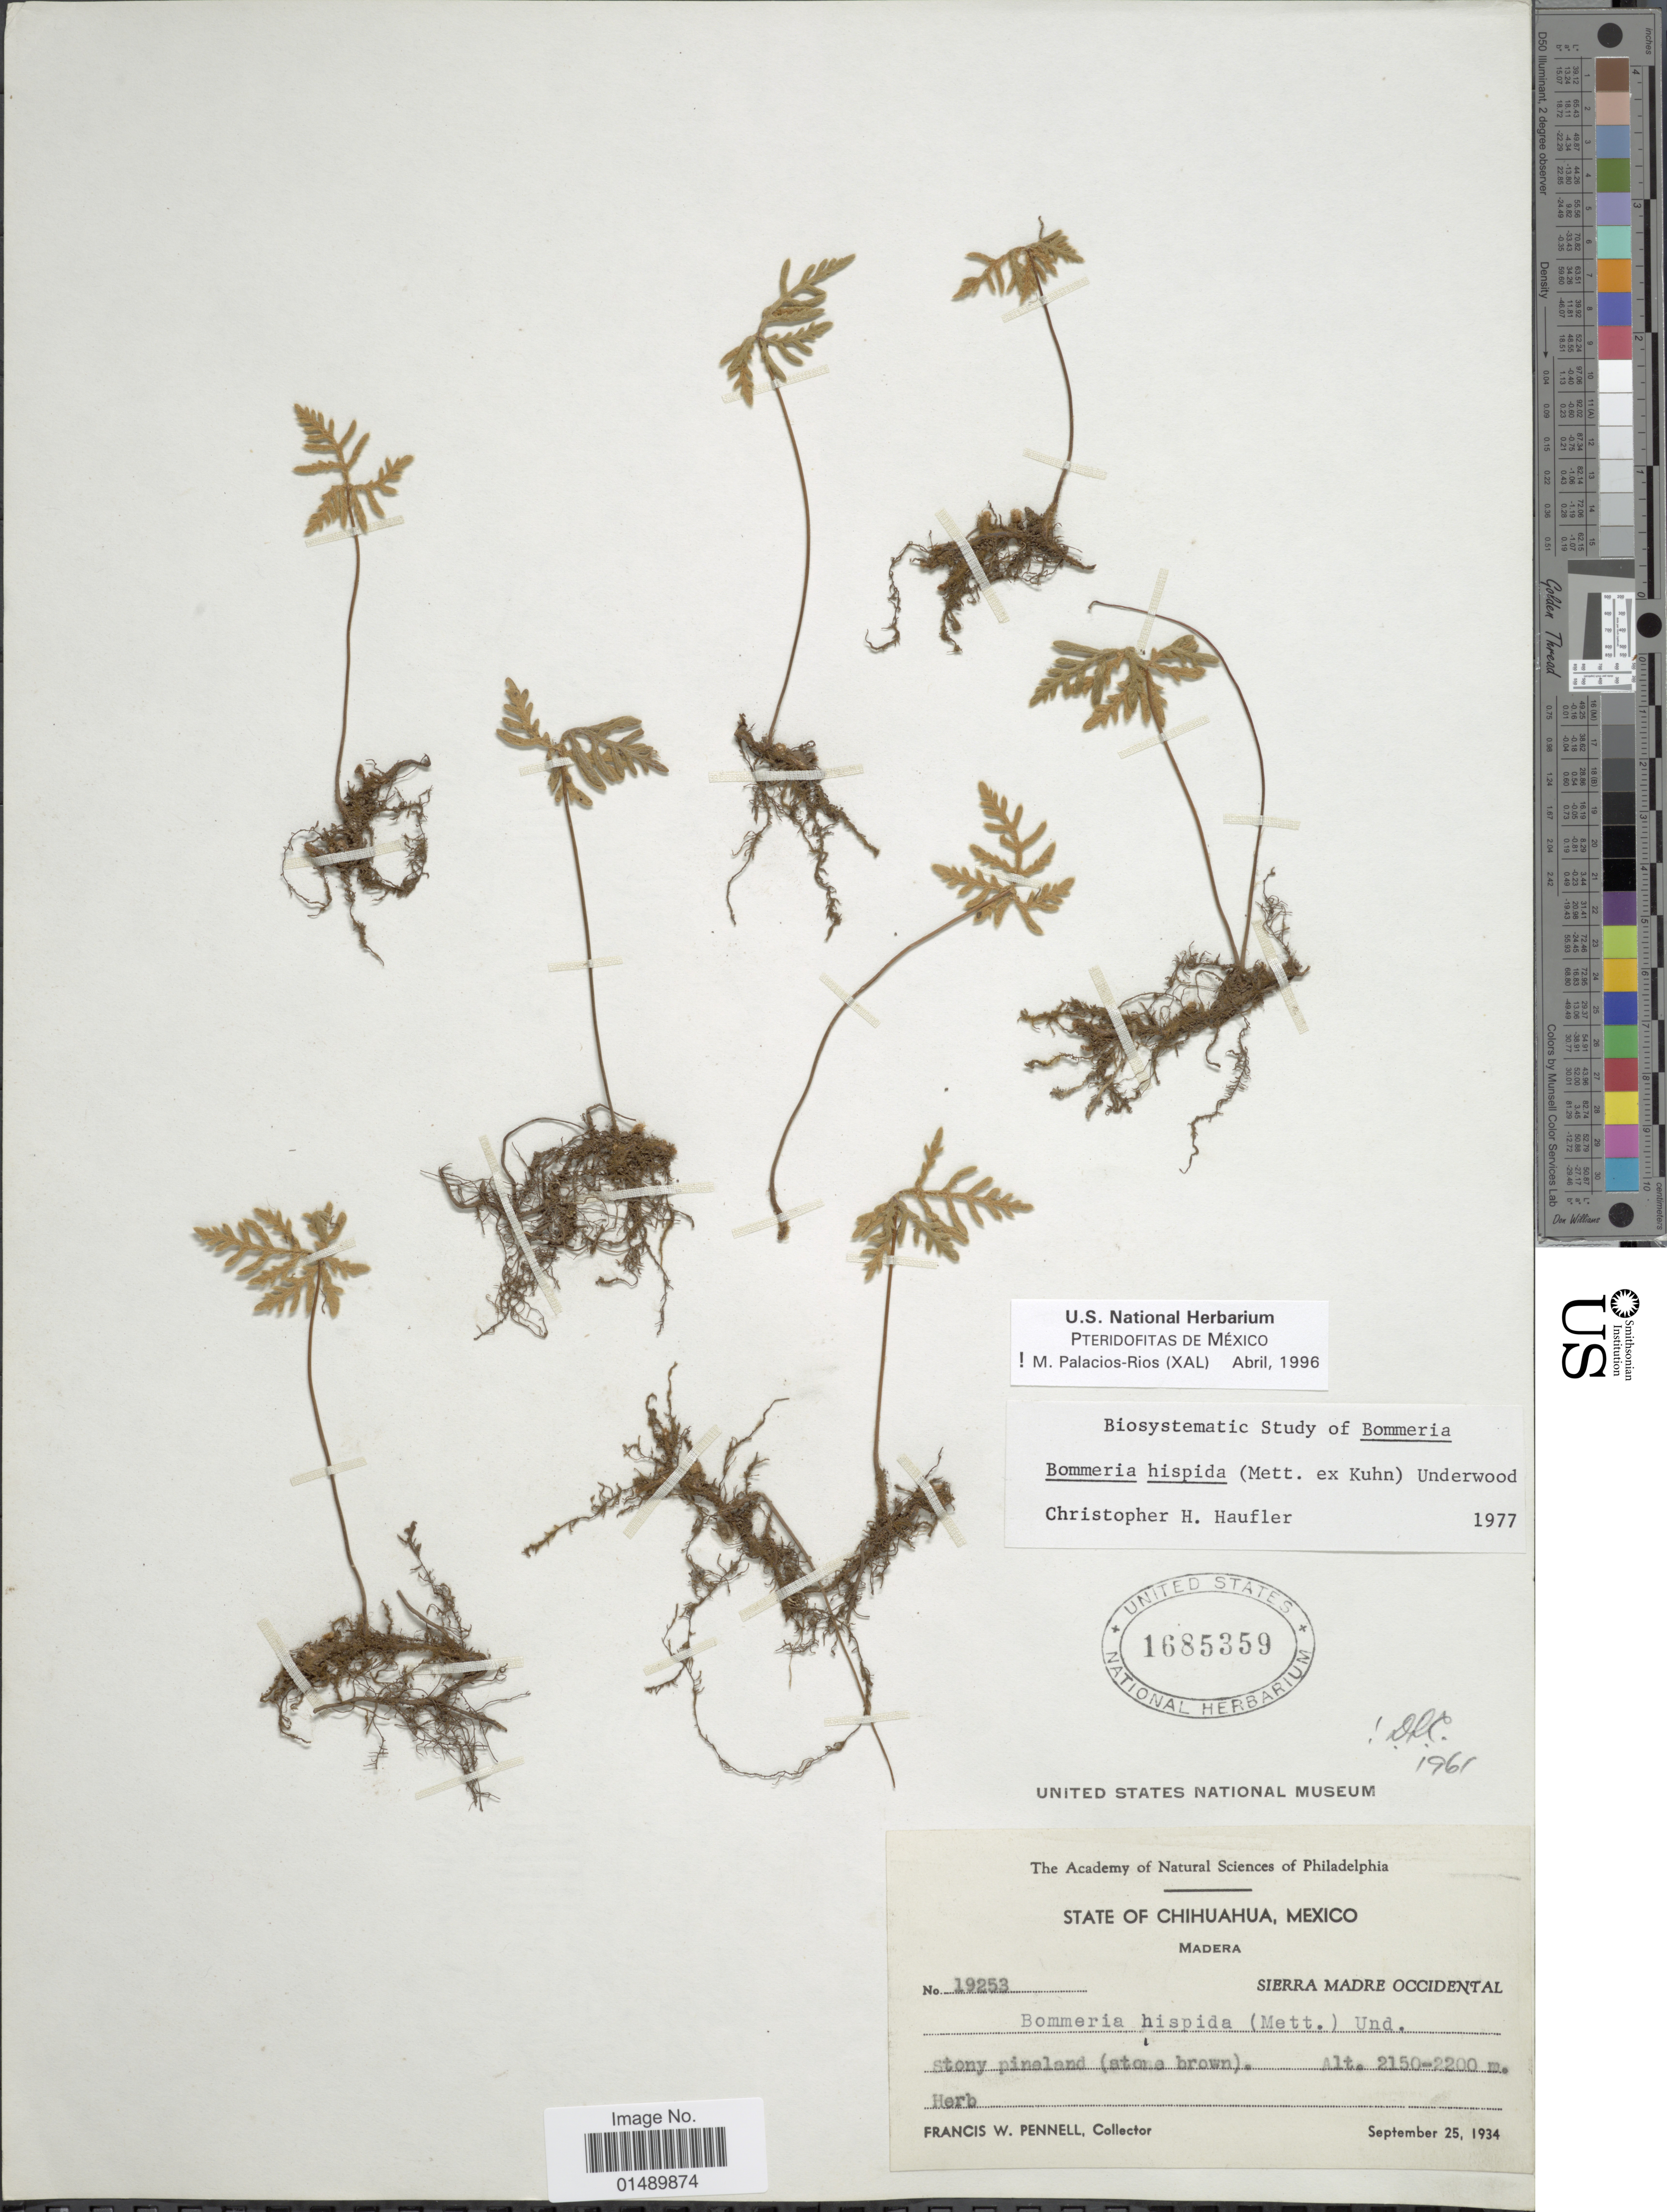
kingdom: Plantae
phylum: Tracheophyta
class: Polypodiopsida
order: Polypodiales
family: Pteridaceae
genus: Bommeria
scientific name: Bommeria hispida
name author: (Mett. ex Kuhn) Underw.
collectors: F. W. Pennell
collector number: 19253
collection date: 1934-09-25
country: Mexico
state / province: Chihuahua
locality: Mexico, Madera, Sierro Madre Occidental.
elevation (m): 2150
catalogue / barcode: US 1685359